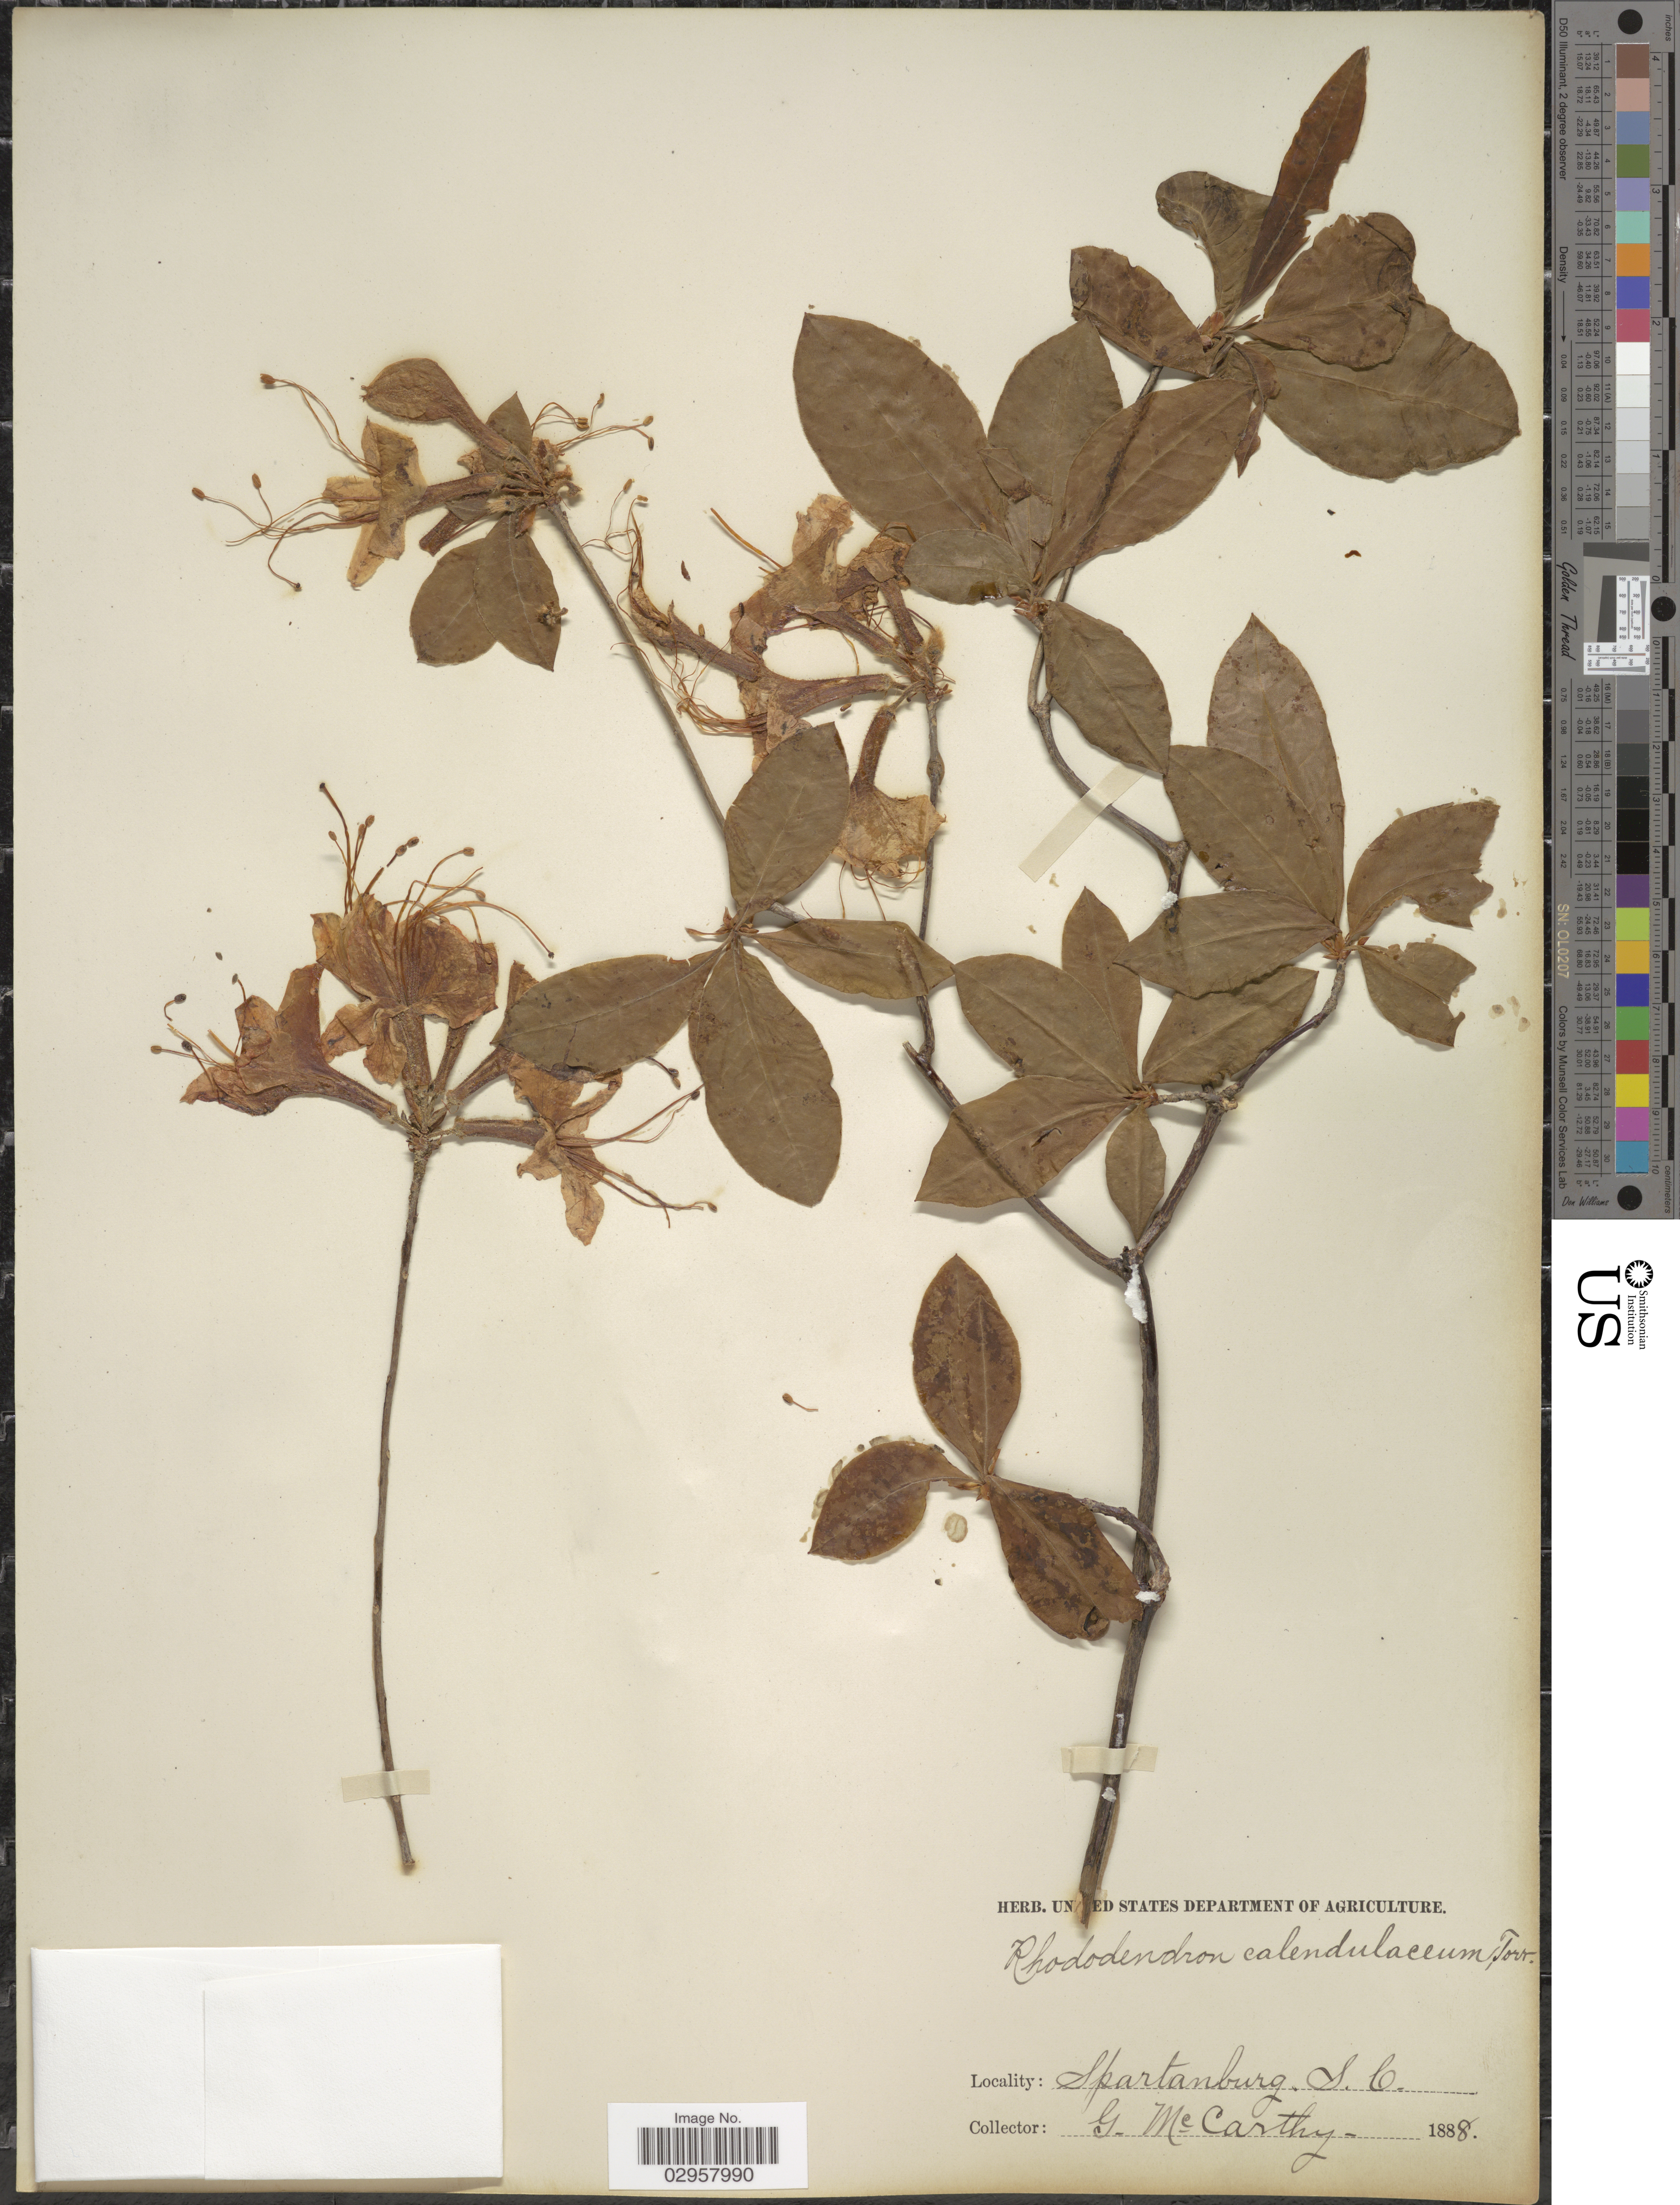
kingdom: Plantae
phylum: Tracheophyta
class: Magnoliopsida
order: Ericales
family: Ericaceae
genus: Rhododendron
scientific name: Rhododendron calendulaceum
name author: (Michx.) Torr.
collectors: G. McCarthy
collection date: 1888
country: United States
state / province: South Carolina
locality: Spartanburg.